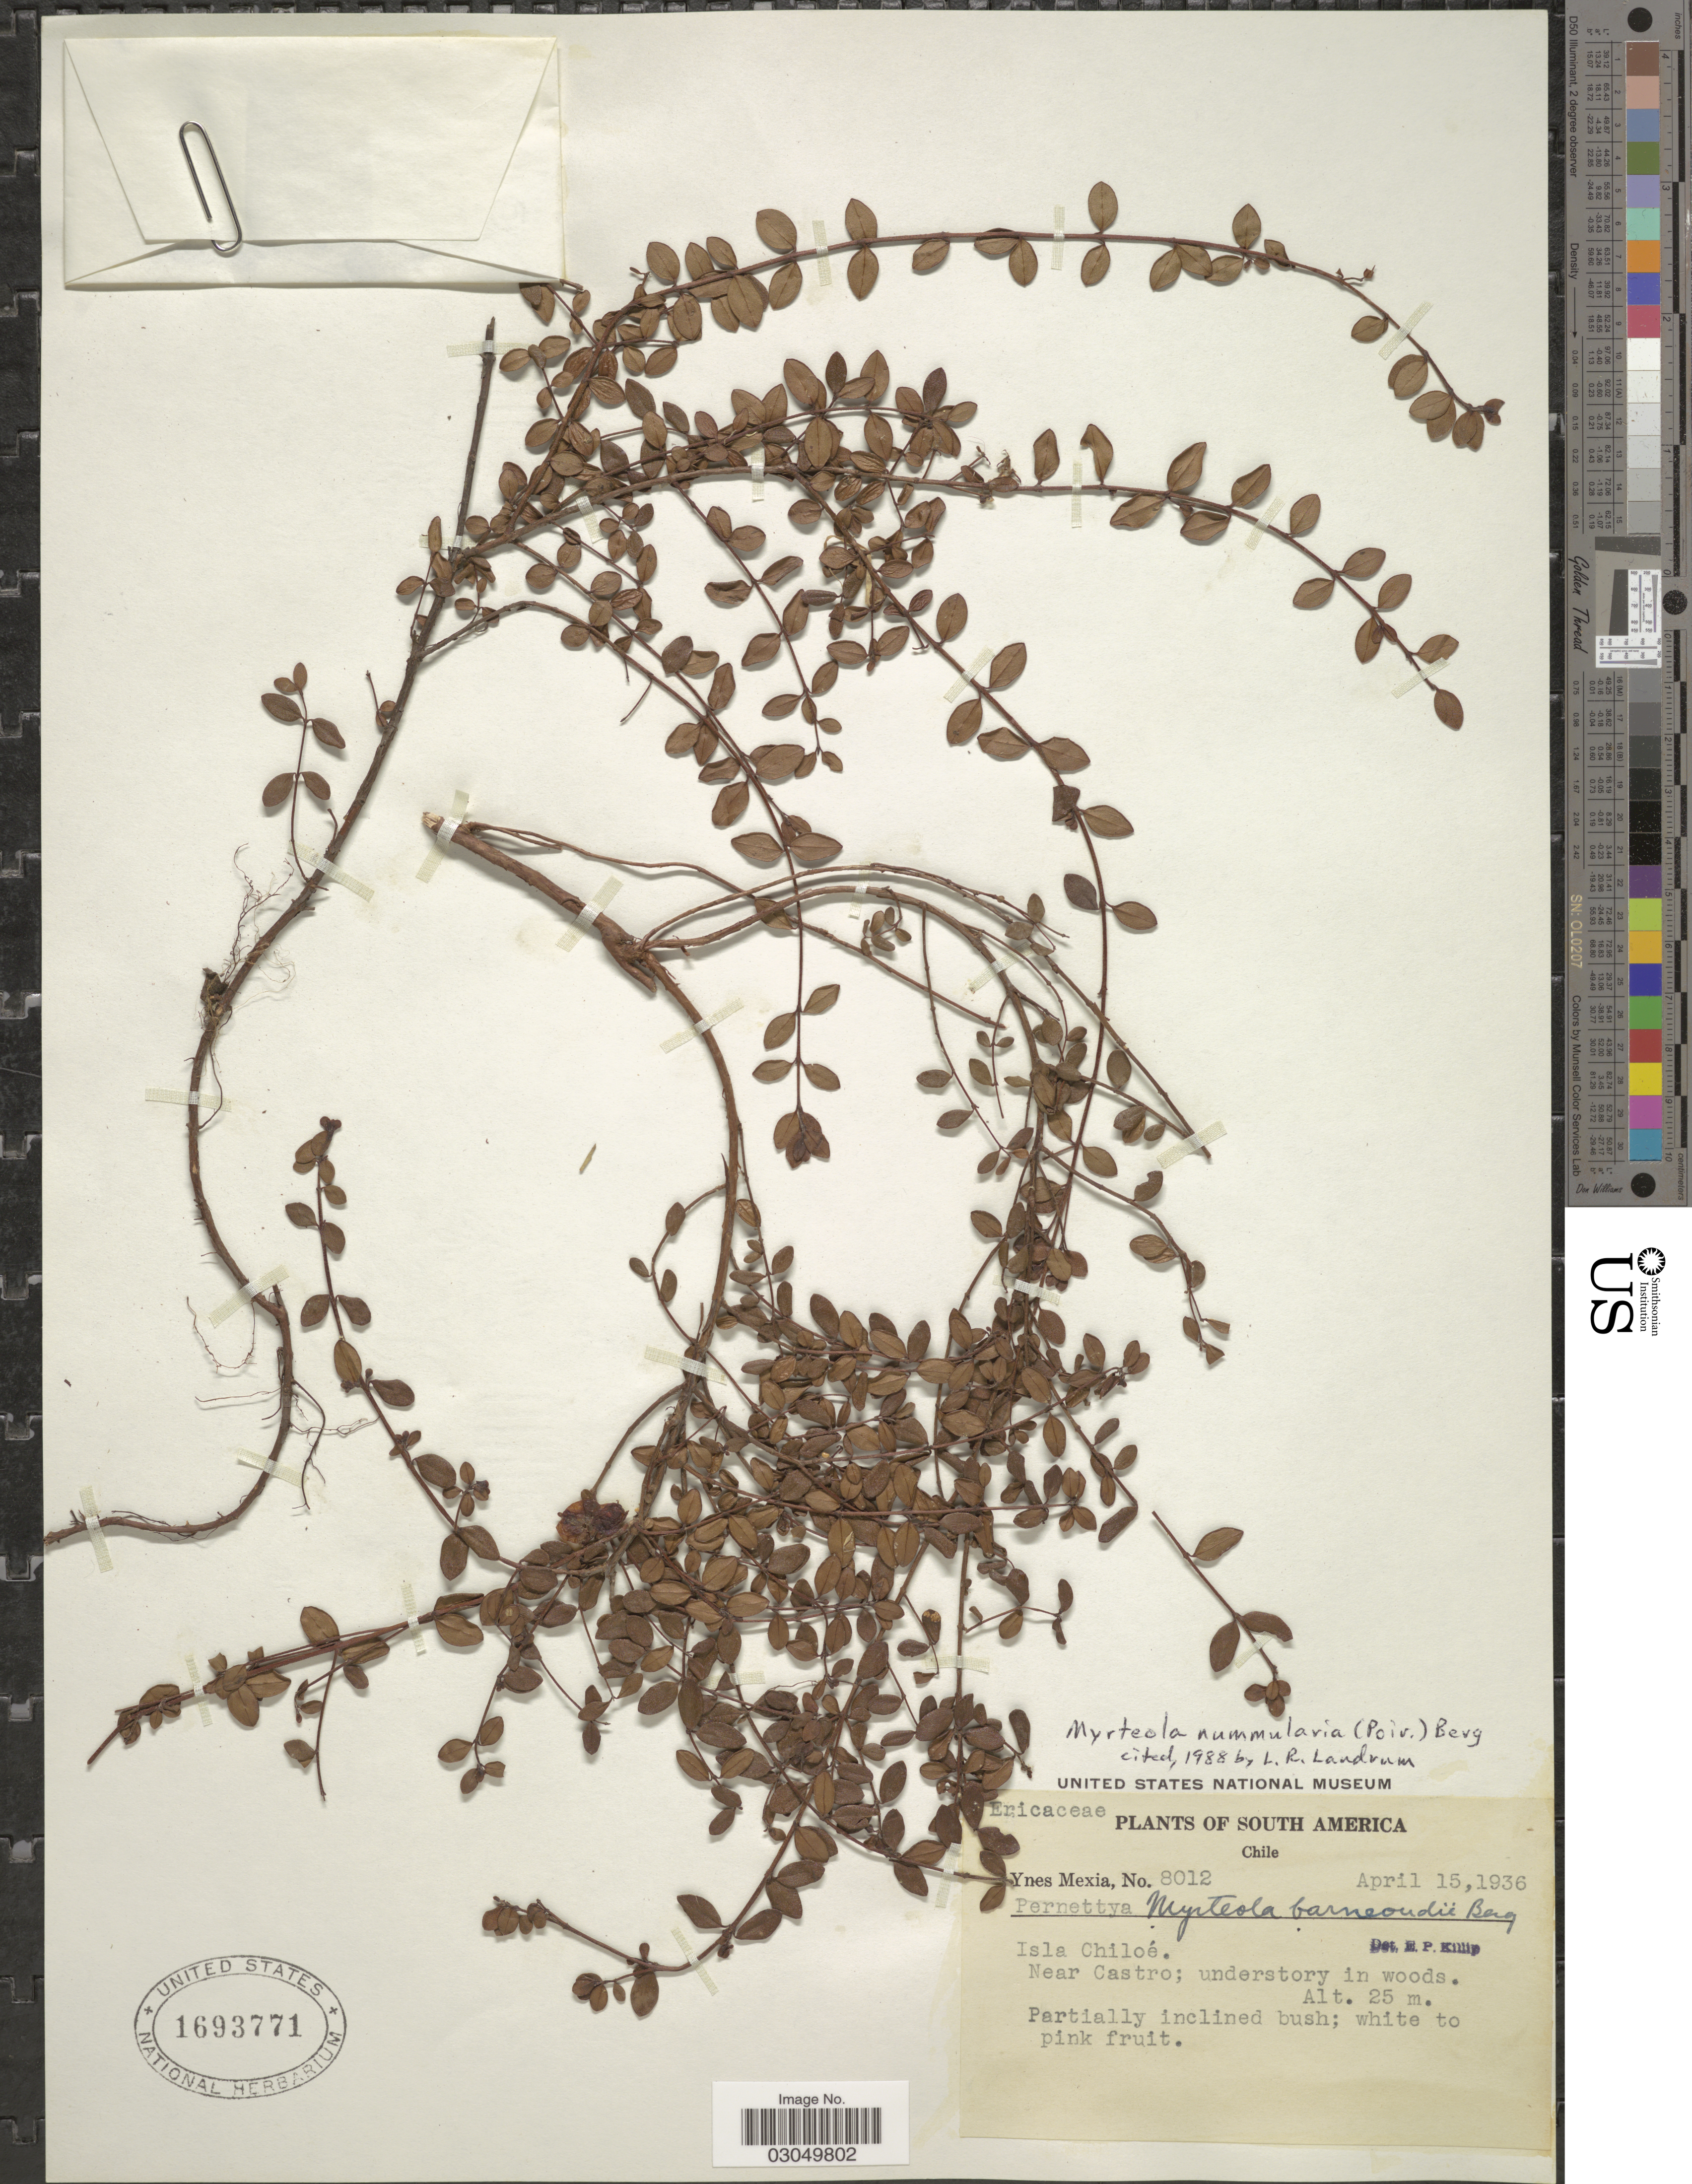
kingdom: Plantae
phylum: Tracheophyta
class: Magnoliopsida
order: Myrtales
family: Myrtaceae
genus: Myrteola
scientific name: Myrteola nummularia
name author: (Lam.) O. Berg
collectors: Y. Mexia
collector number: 8012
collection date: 1936-04-15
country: Chile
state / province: Arica y Parinacota (XV)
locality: Isla Chiloé. Near Castro.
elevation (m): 25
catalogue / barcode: US 1693771